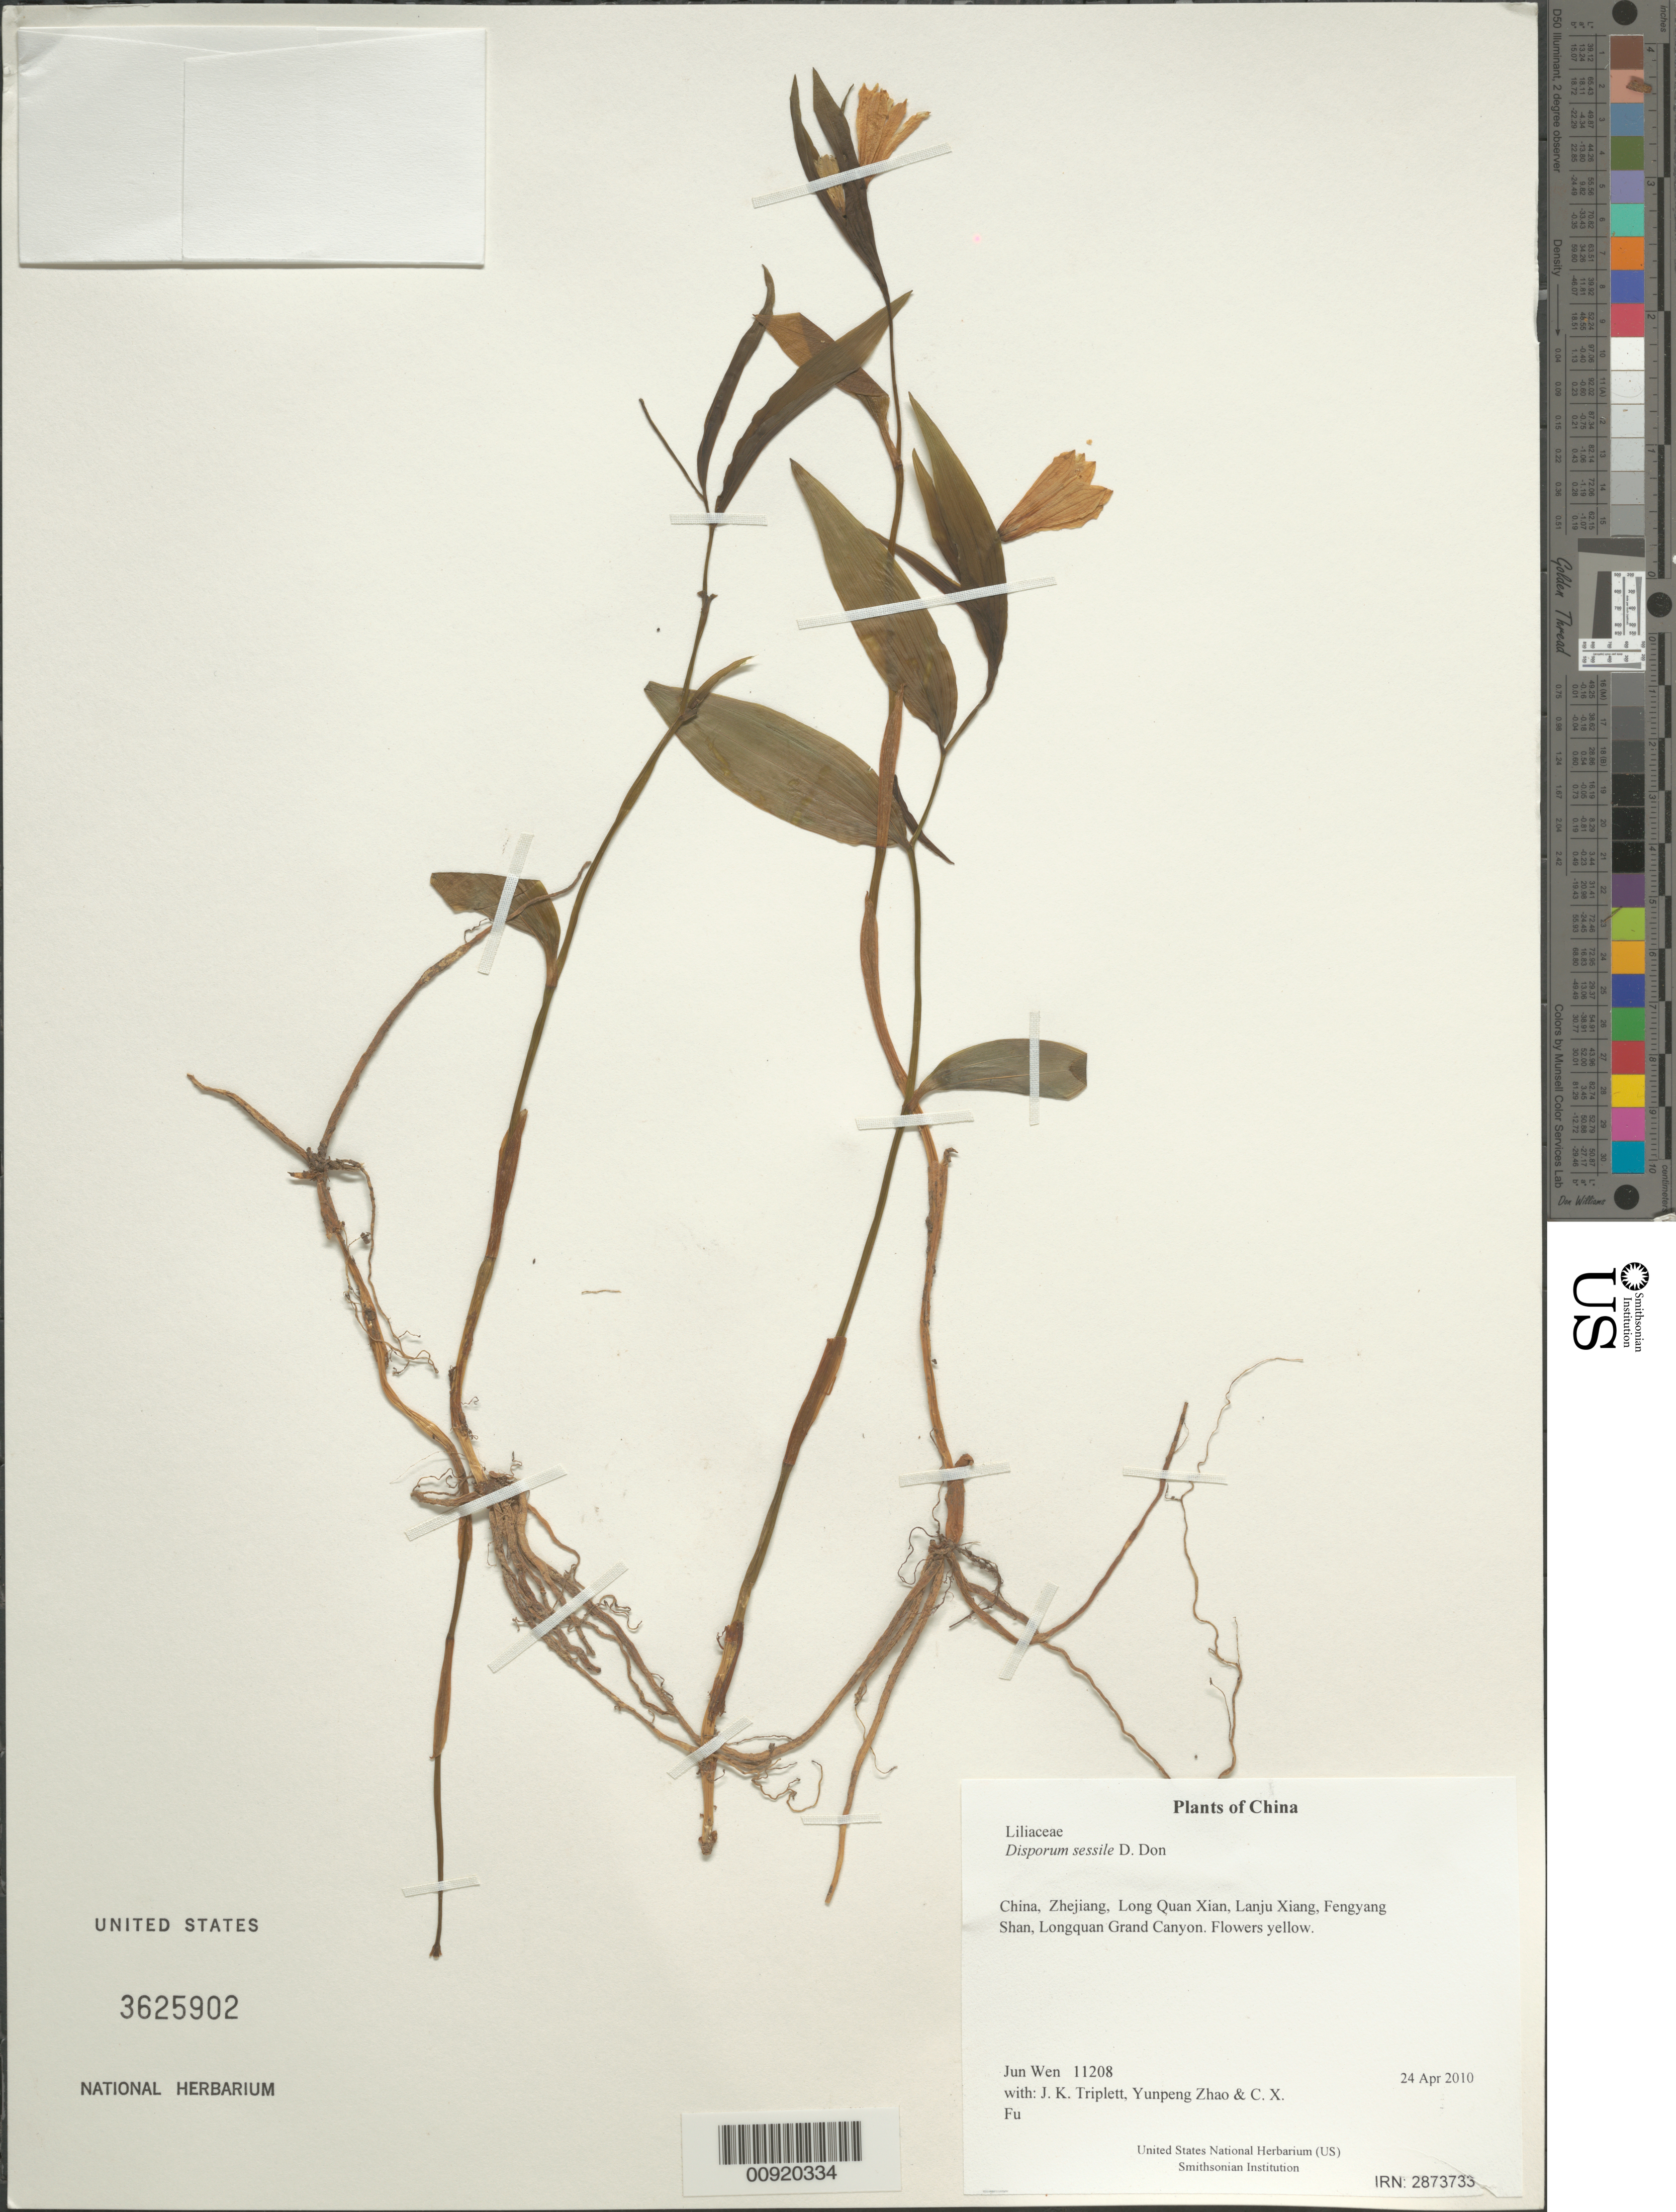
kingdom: Plantae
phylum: Tracheophyta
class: Liliopsida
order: Liliales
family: Colchicaceae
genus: Disporum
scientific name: Disporum sessile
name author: D. Don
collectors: J. Wen, J. K. Triplett, Yunpeng Zhao & C. X. Fu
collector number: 11208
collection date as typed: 24 Apr 2010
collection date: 2010-04-24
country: China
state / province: Zhejiang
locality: Long Quan Xian, Lanju Xiang, Fengyang Shan, Longquan Grand Canyon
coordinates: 27 52.898 N, 119 10.333 E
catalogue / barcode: US 3625902